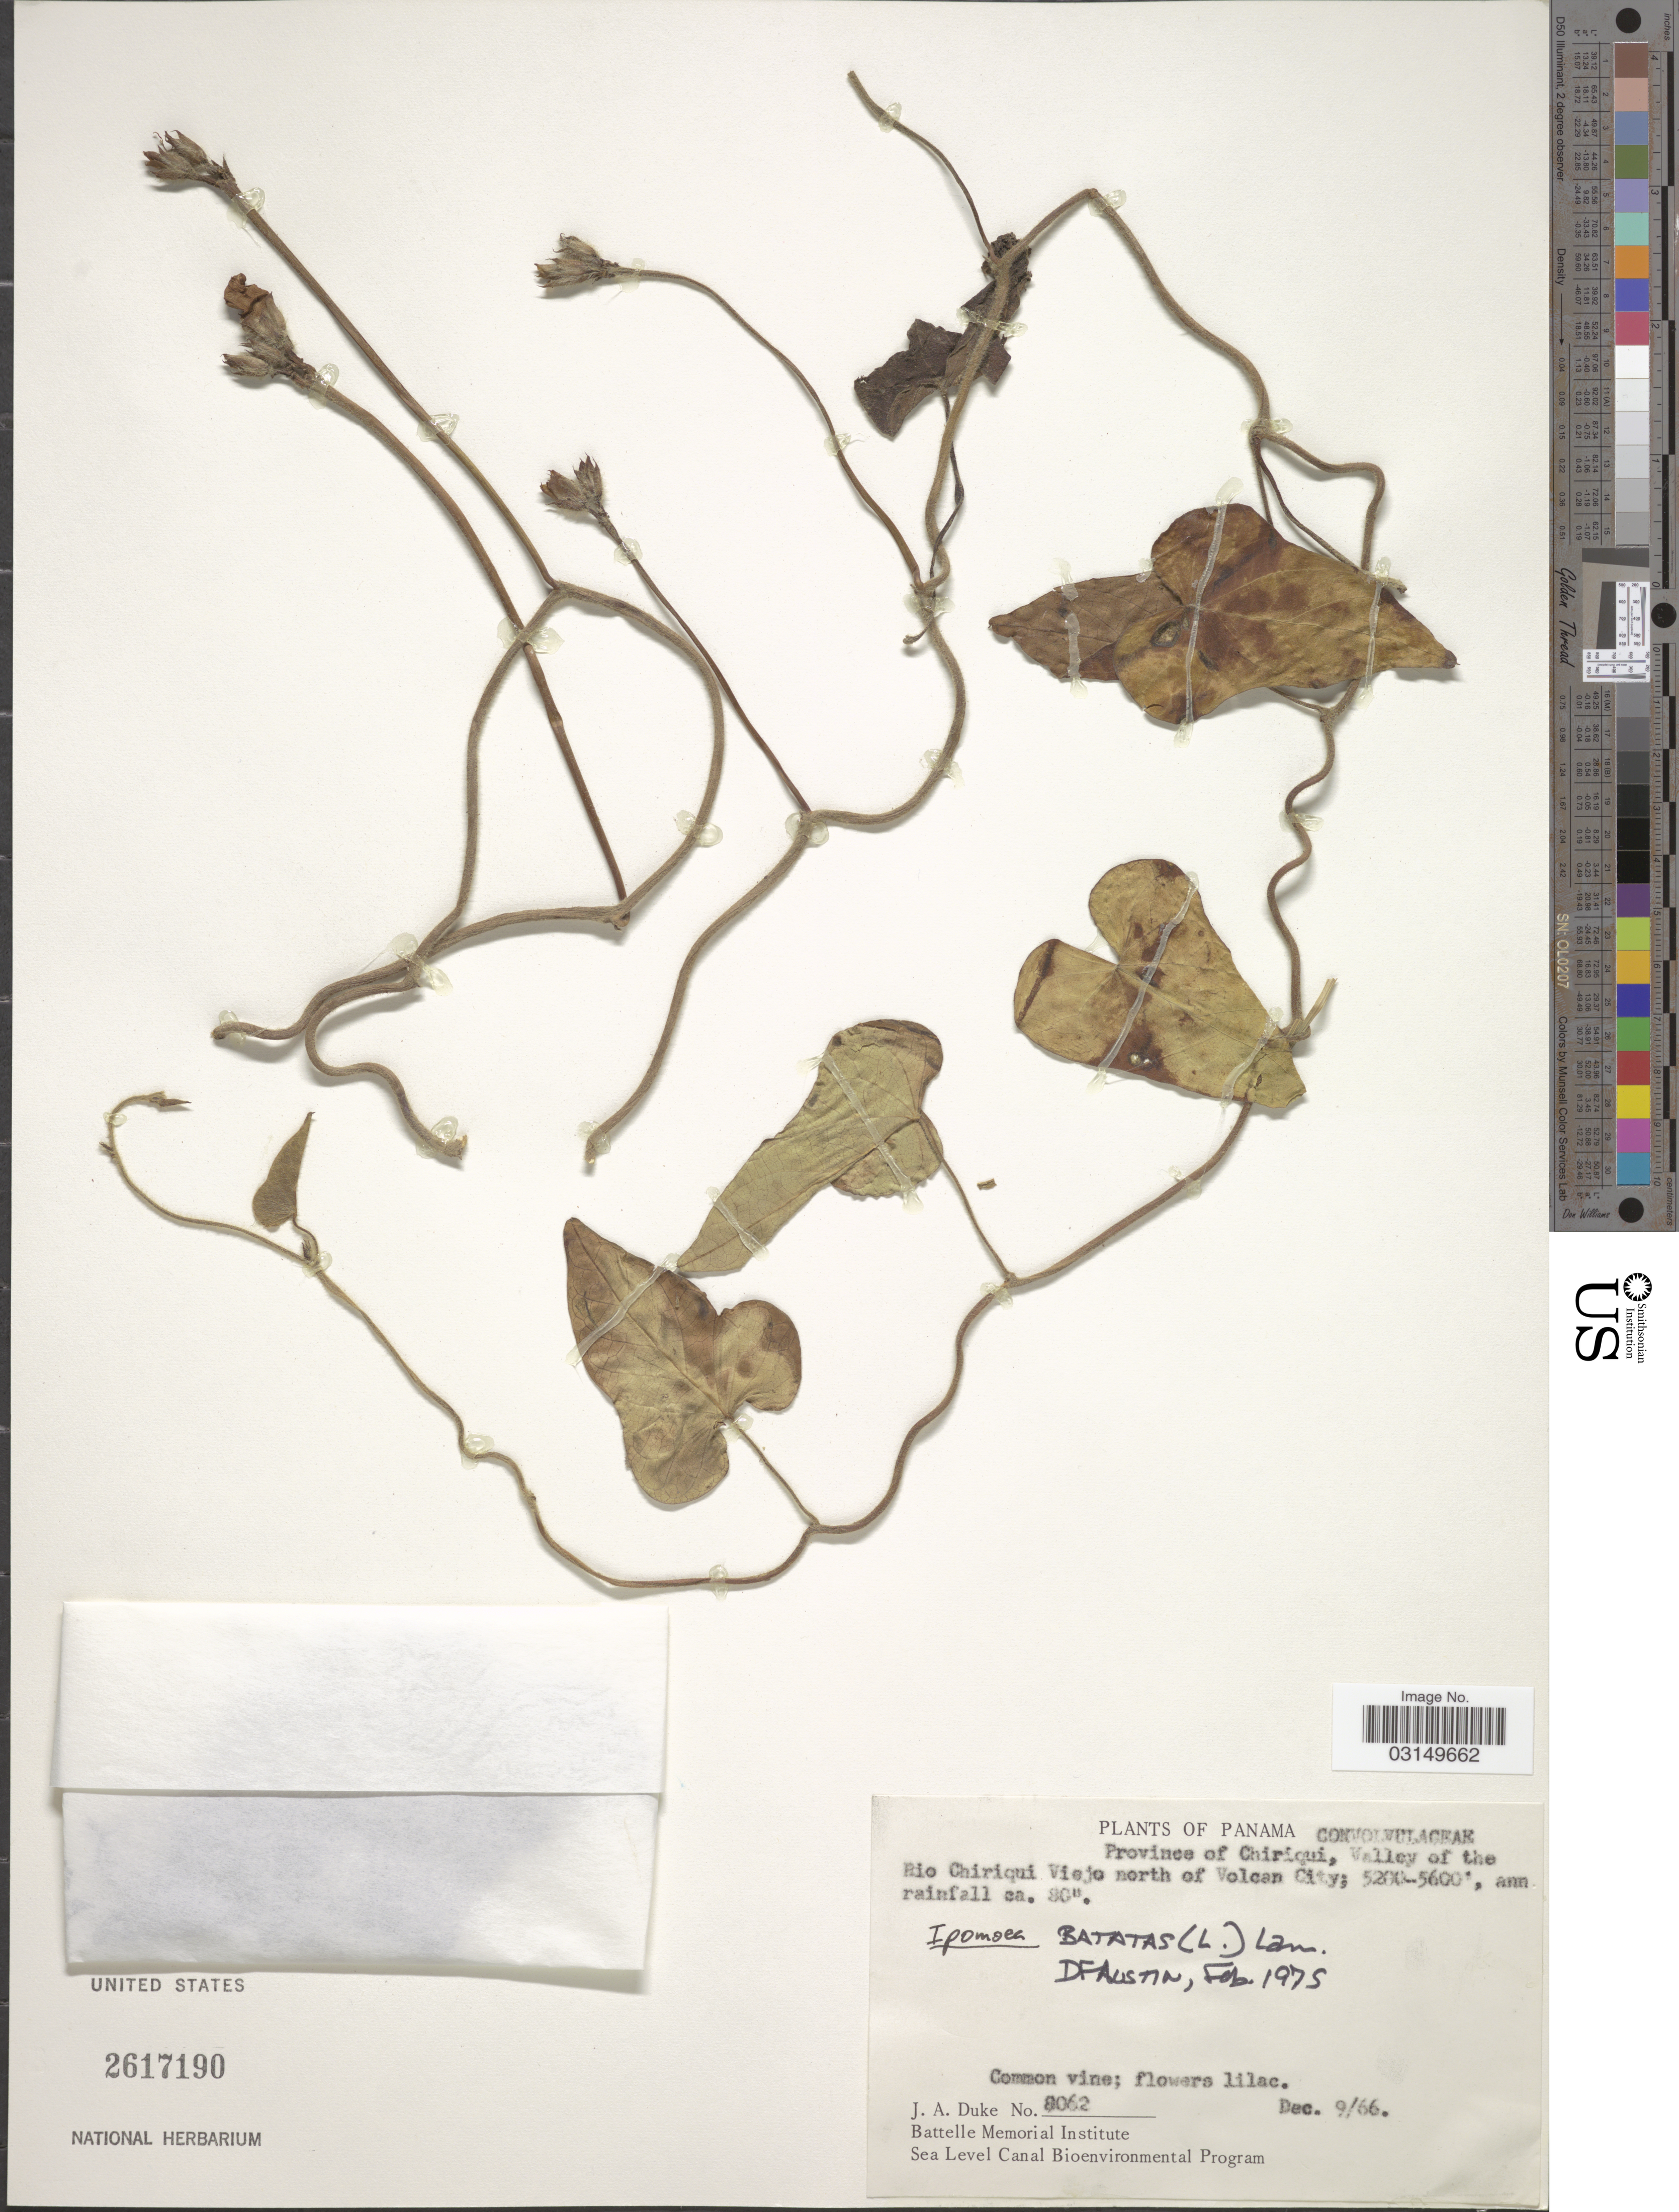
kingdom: Plantae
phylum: Tracheophyta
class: Magnoliopsida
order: Solanales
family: Convolvulaceae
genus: Ipomoea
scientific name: Ipomoea batatas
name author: (L.) Lam.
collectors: J. A. Duke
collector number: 8062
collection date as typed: Transcribed d/m/y: 9/12/66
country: Panama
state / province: Chiriqui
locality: Valley of the Rio Chiriqui Viejo north of Volcan City.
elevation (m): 1585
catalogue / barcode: US 2617190